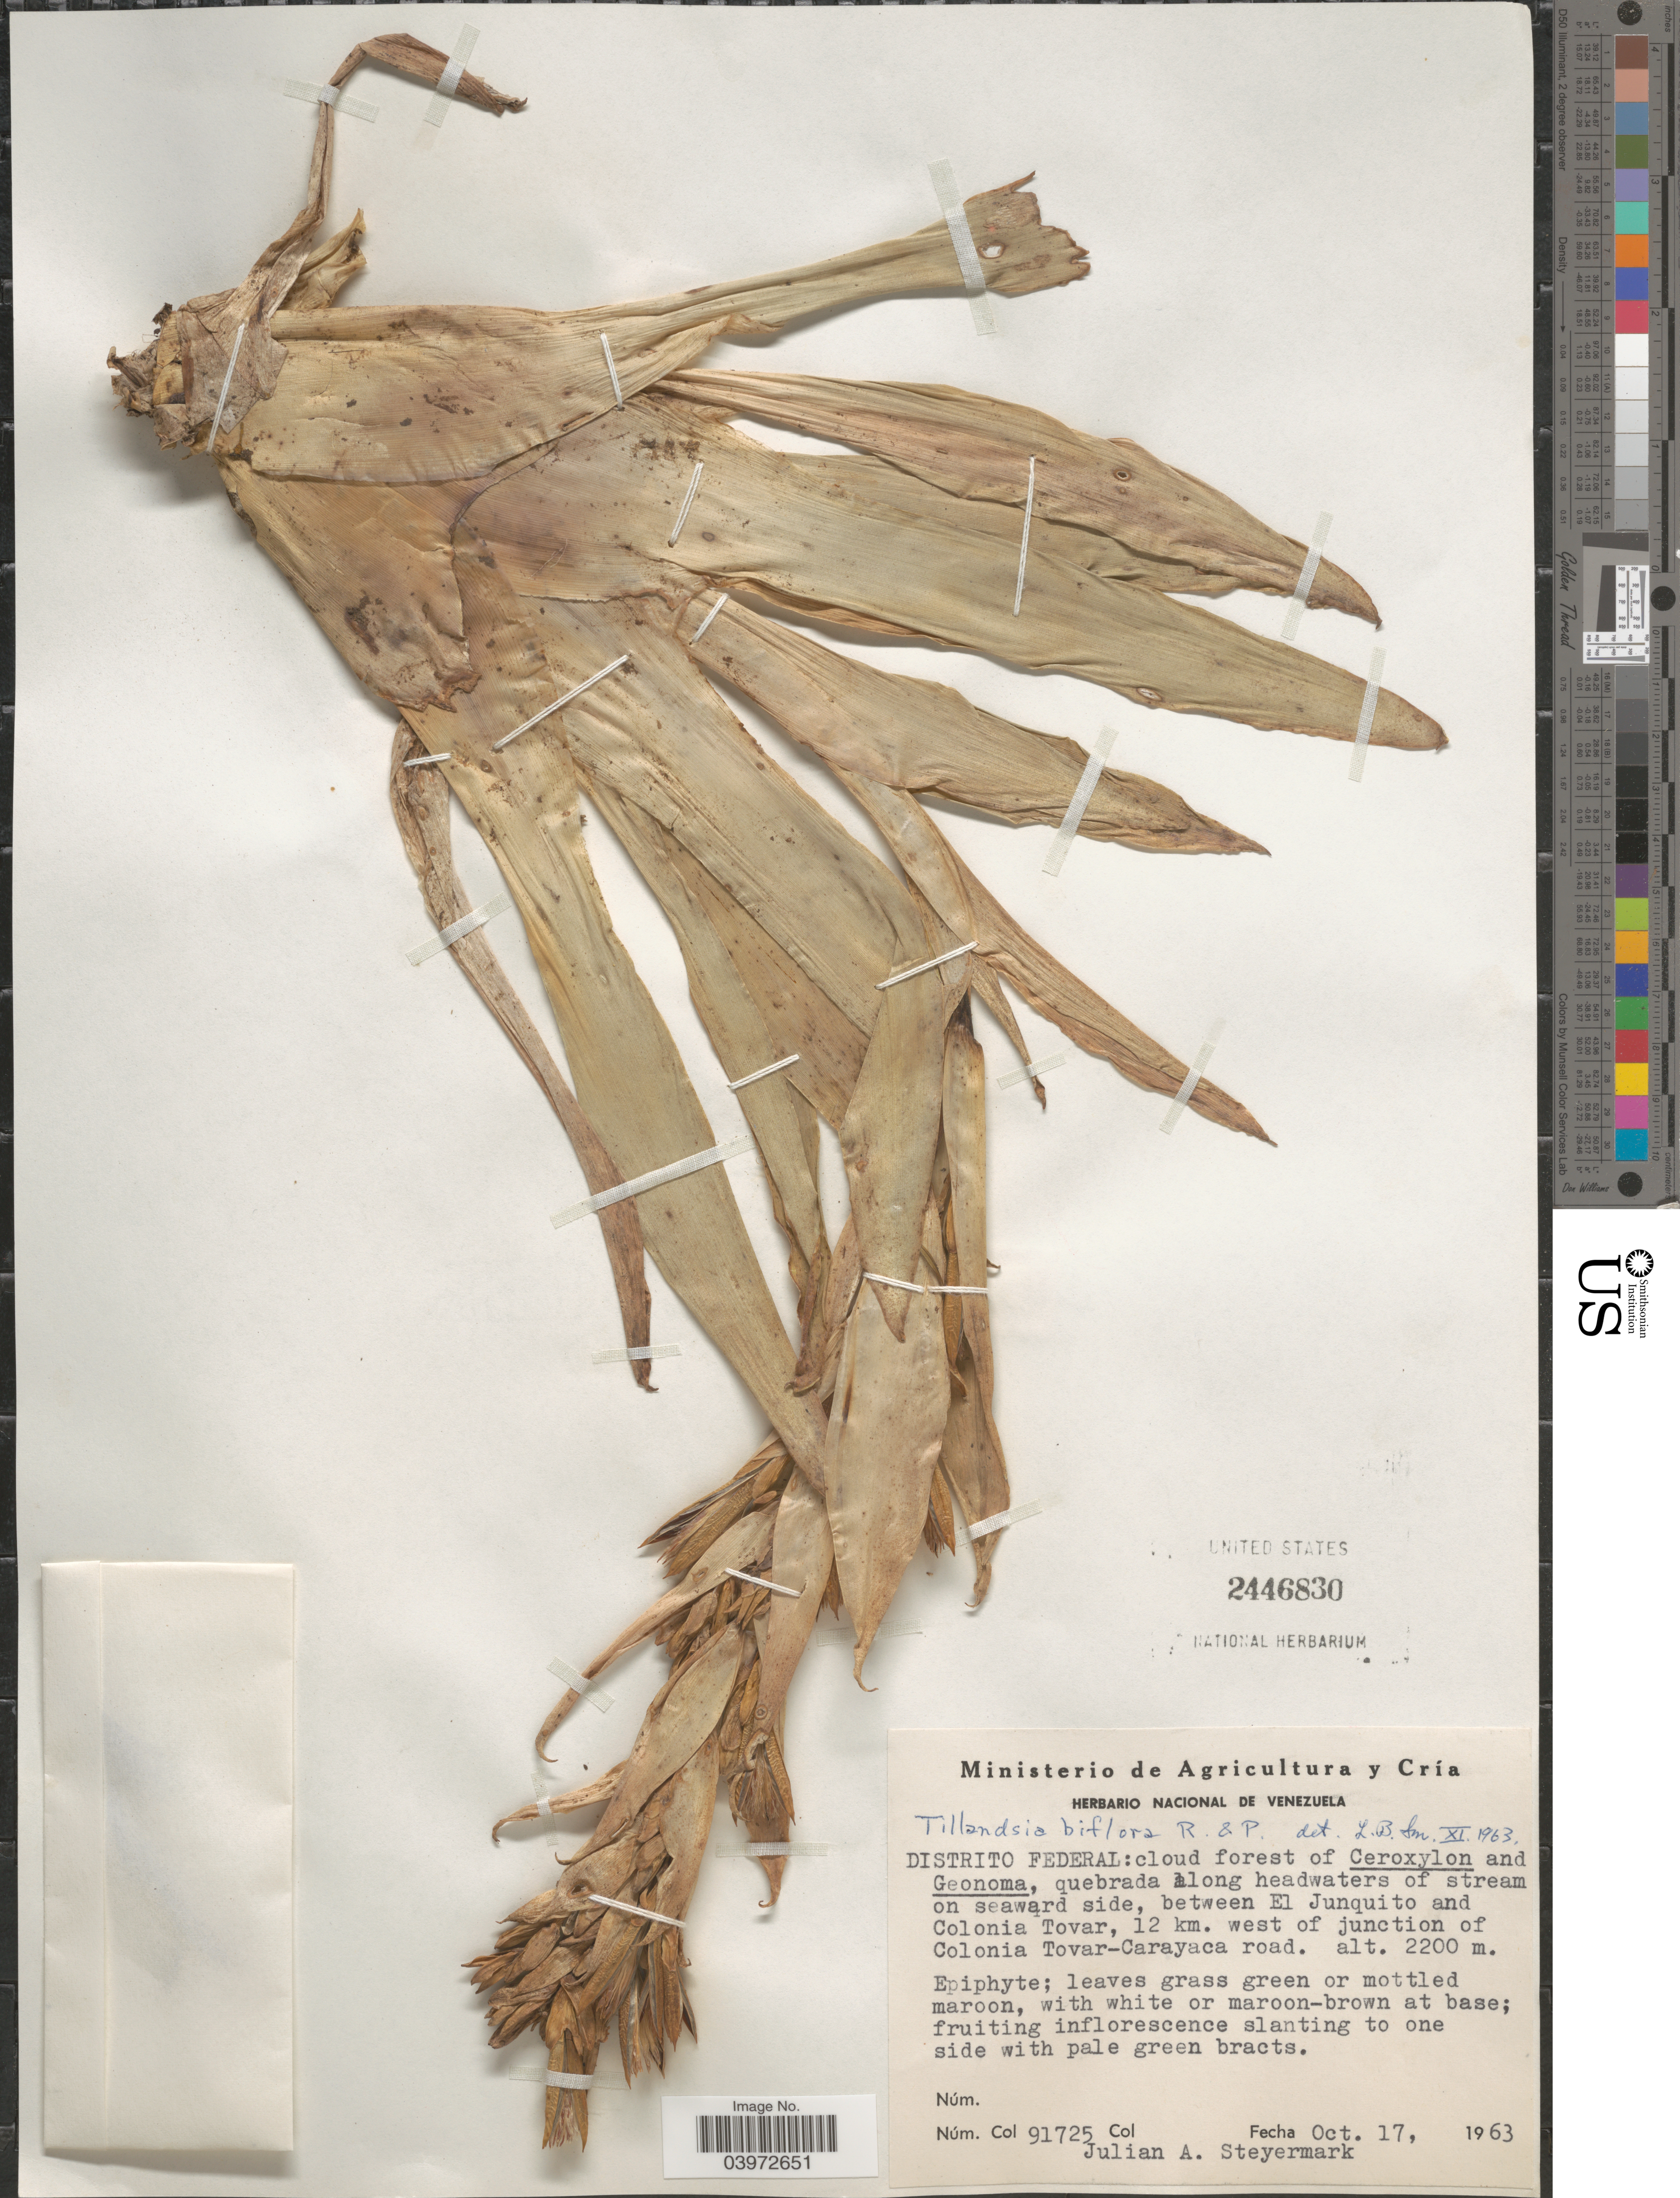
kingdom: Plantae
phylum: Tracheophyta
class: Liliopsida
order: Poales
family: Bromeliaceae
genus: Tillandsia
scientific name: Tillandsia biflora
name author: Ruiz & Pav.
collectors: J. Steyermark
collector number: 91725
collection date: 1963-10-17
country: Venezuela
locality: Distrito Federal: quebrada along headwaters of stream on seaward side, between El Junquito and Colonia Tovar, 12 km. west of junction of Colonia Tovar-Carayaca road.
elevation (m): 2200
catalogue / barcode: US 2446830